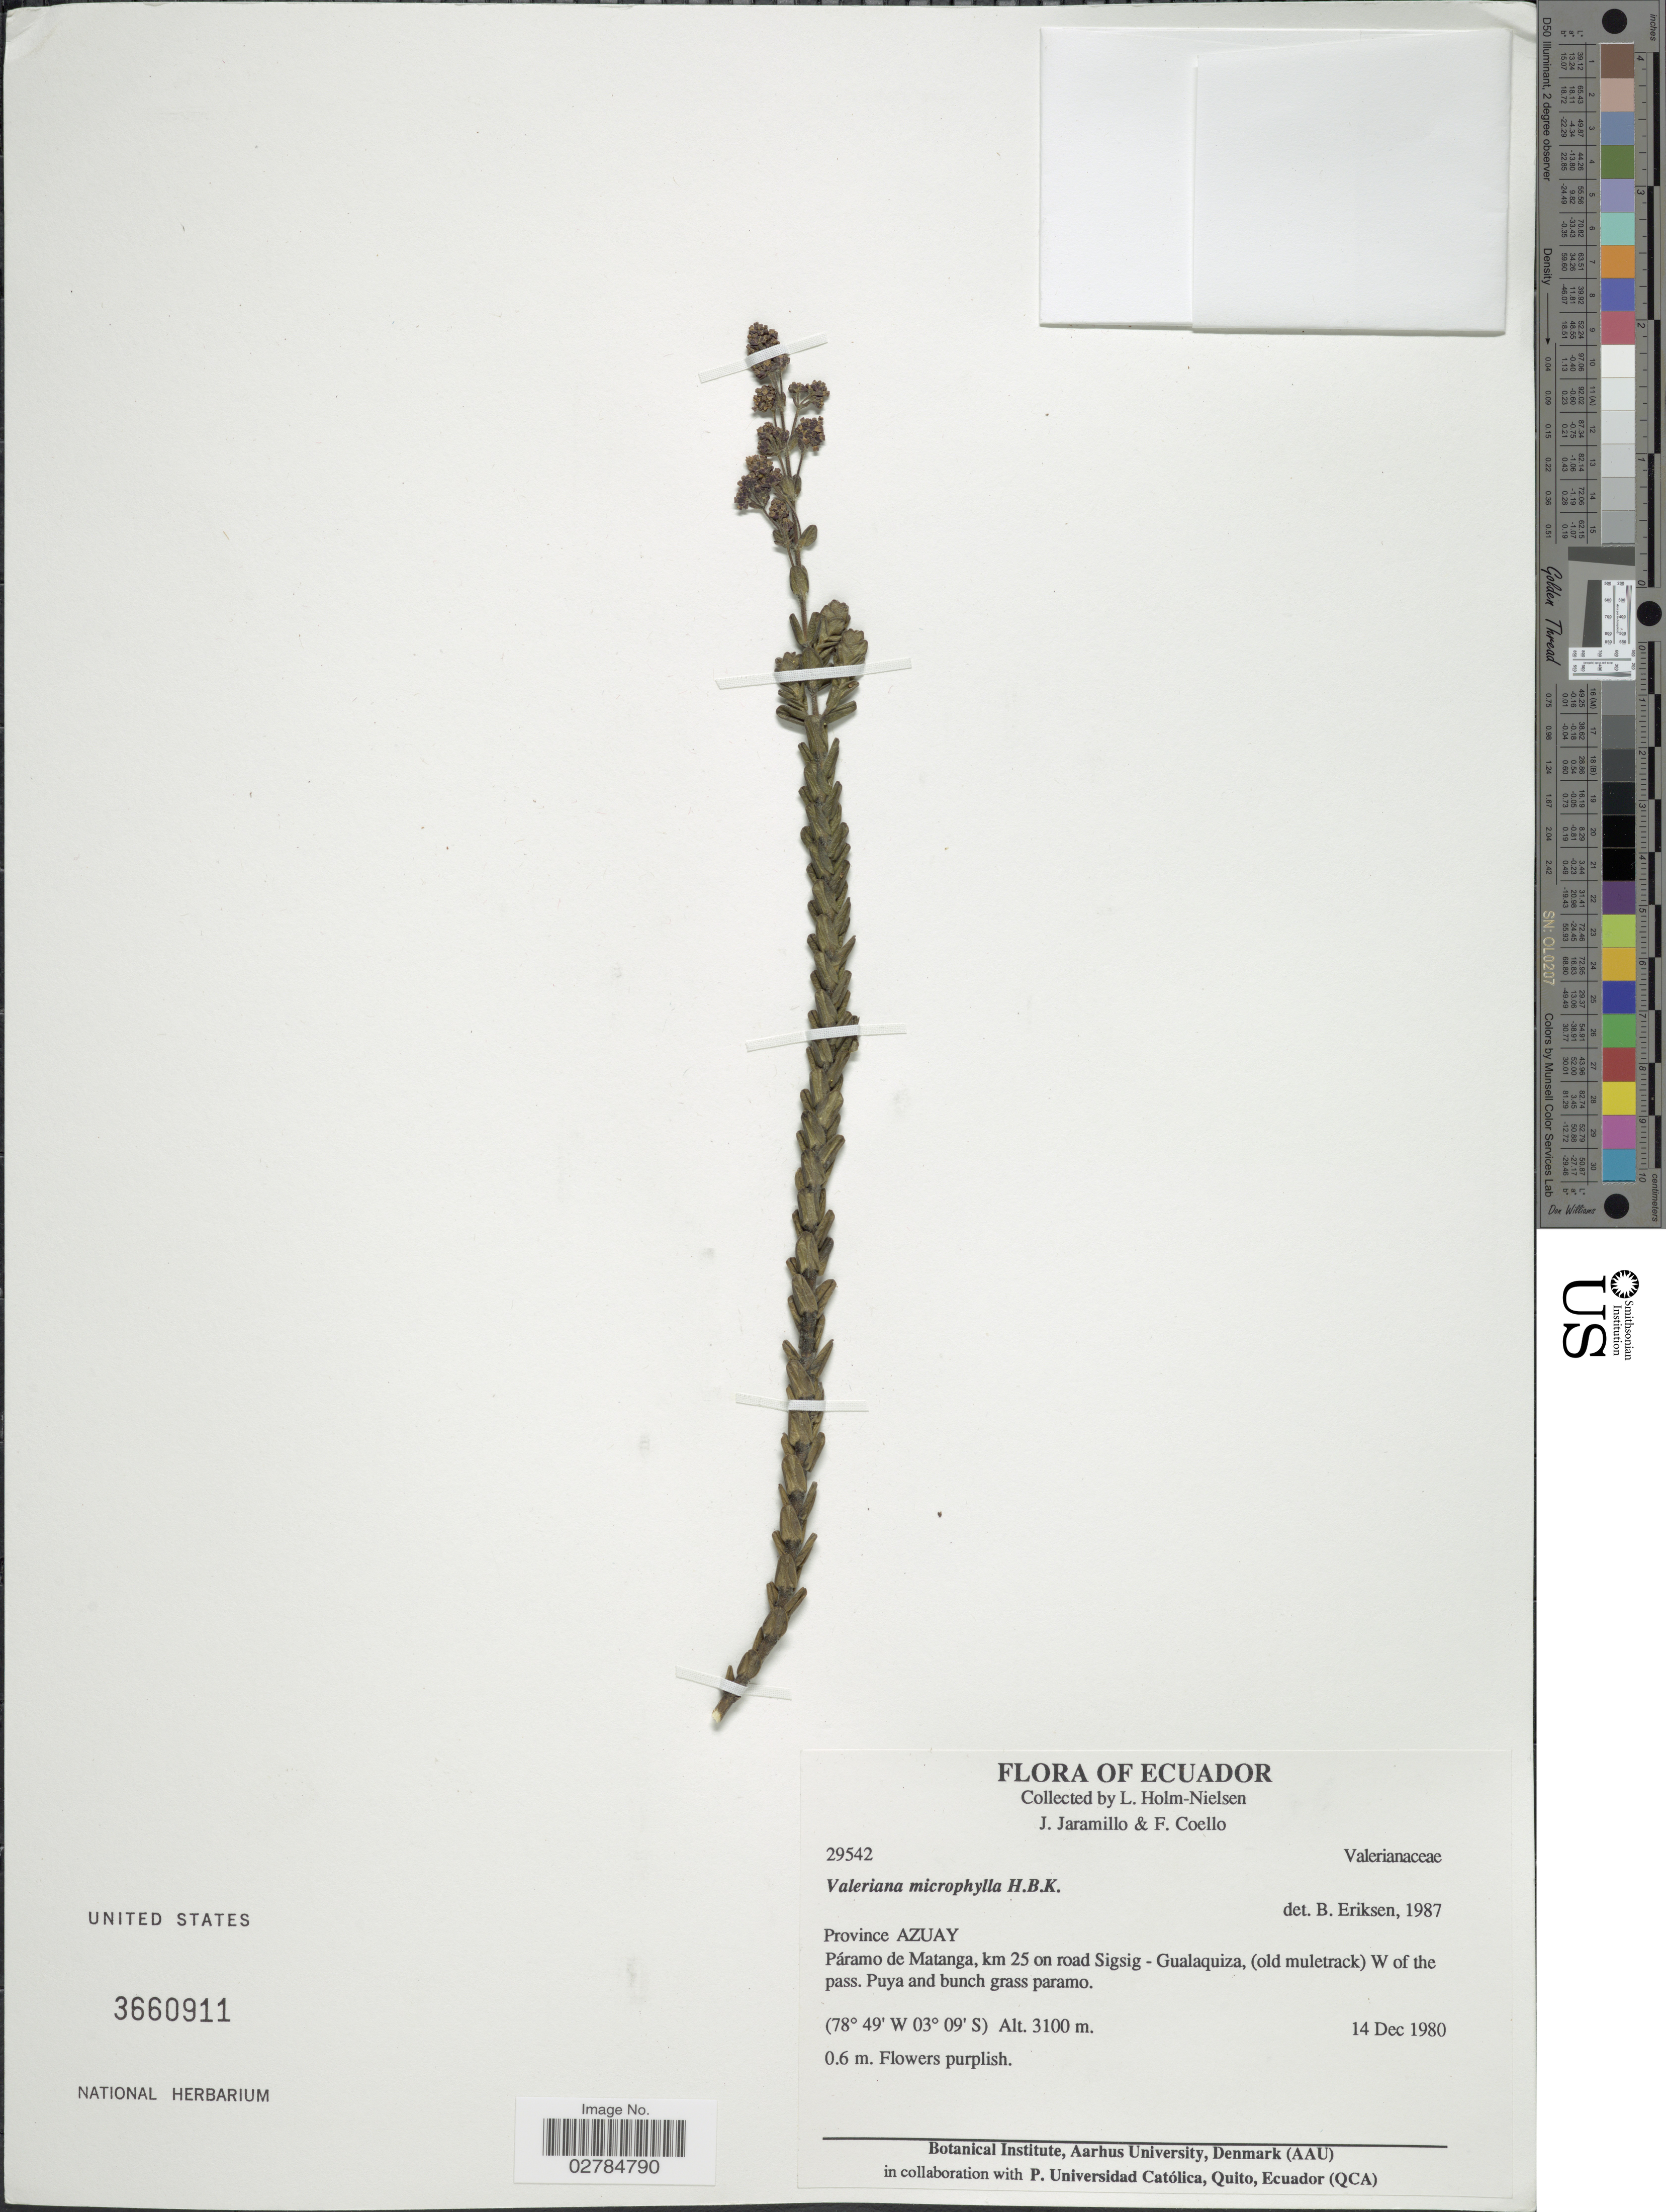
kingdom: Plantae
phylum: Tracheophyta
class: Magnoliopsida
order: Dipsacales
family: Caprifoliaceae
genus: Valeriana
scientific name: Valeriana microphylla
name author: Kunth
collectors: L. Holm-Nielsen, J. Jaramillo & F. Coello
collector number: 29542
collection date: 1980-12-14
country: Ecuador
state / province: Azuay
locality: Páramo de Matanga, km 25 on road Sigsig - Gualaquiza, (old muletrack) W of the pass.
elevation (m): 3100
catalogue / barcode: US 3660911